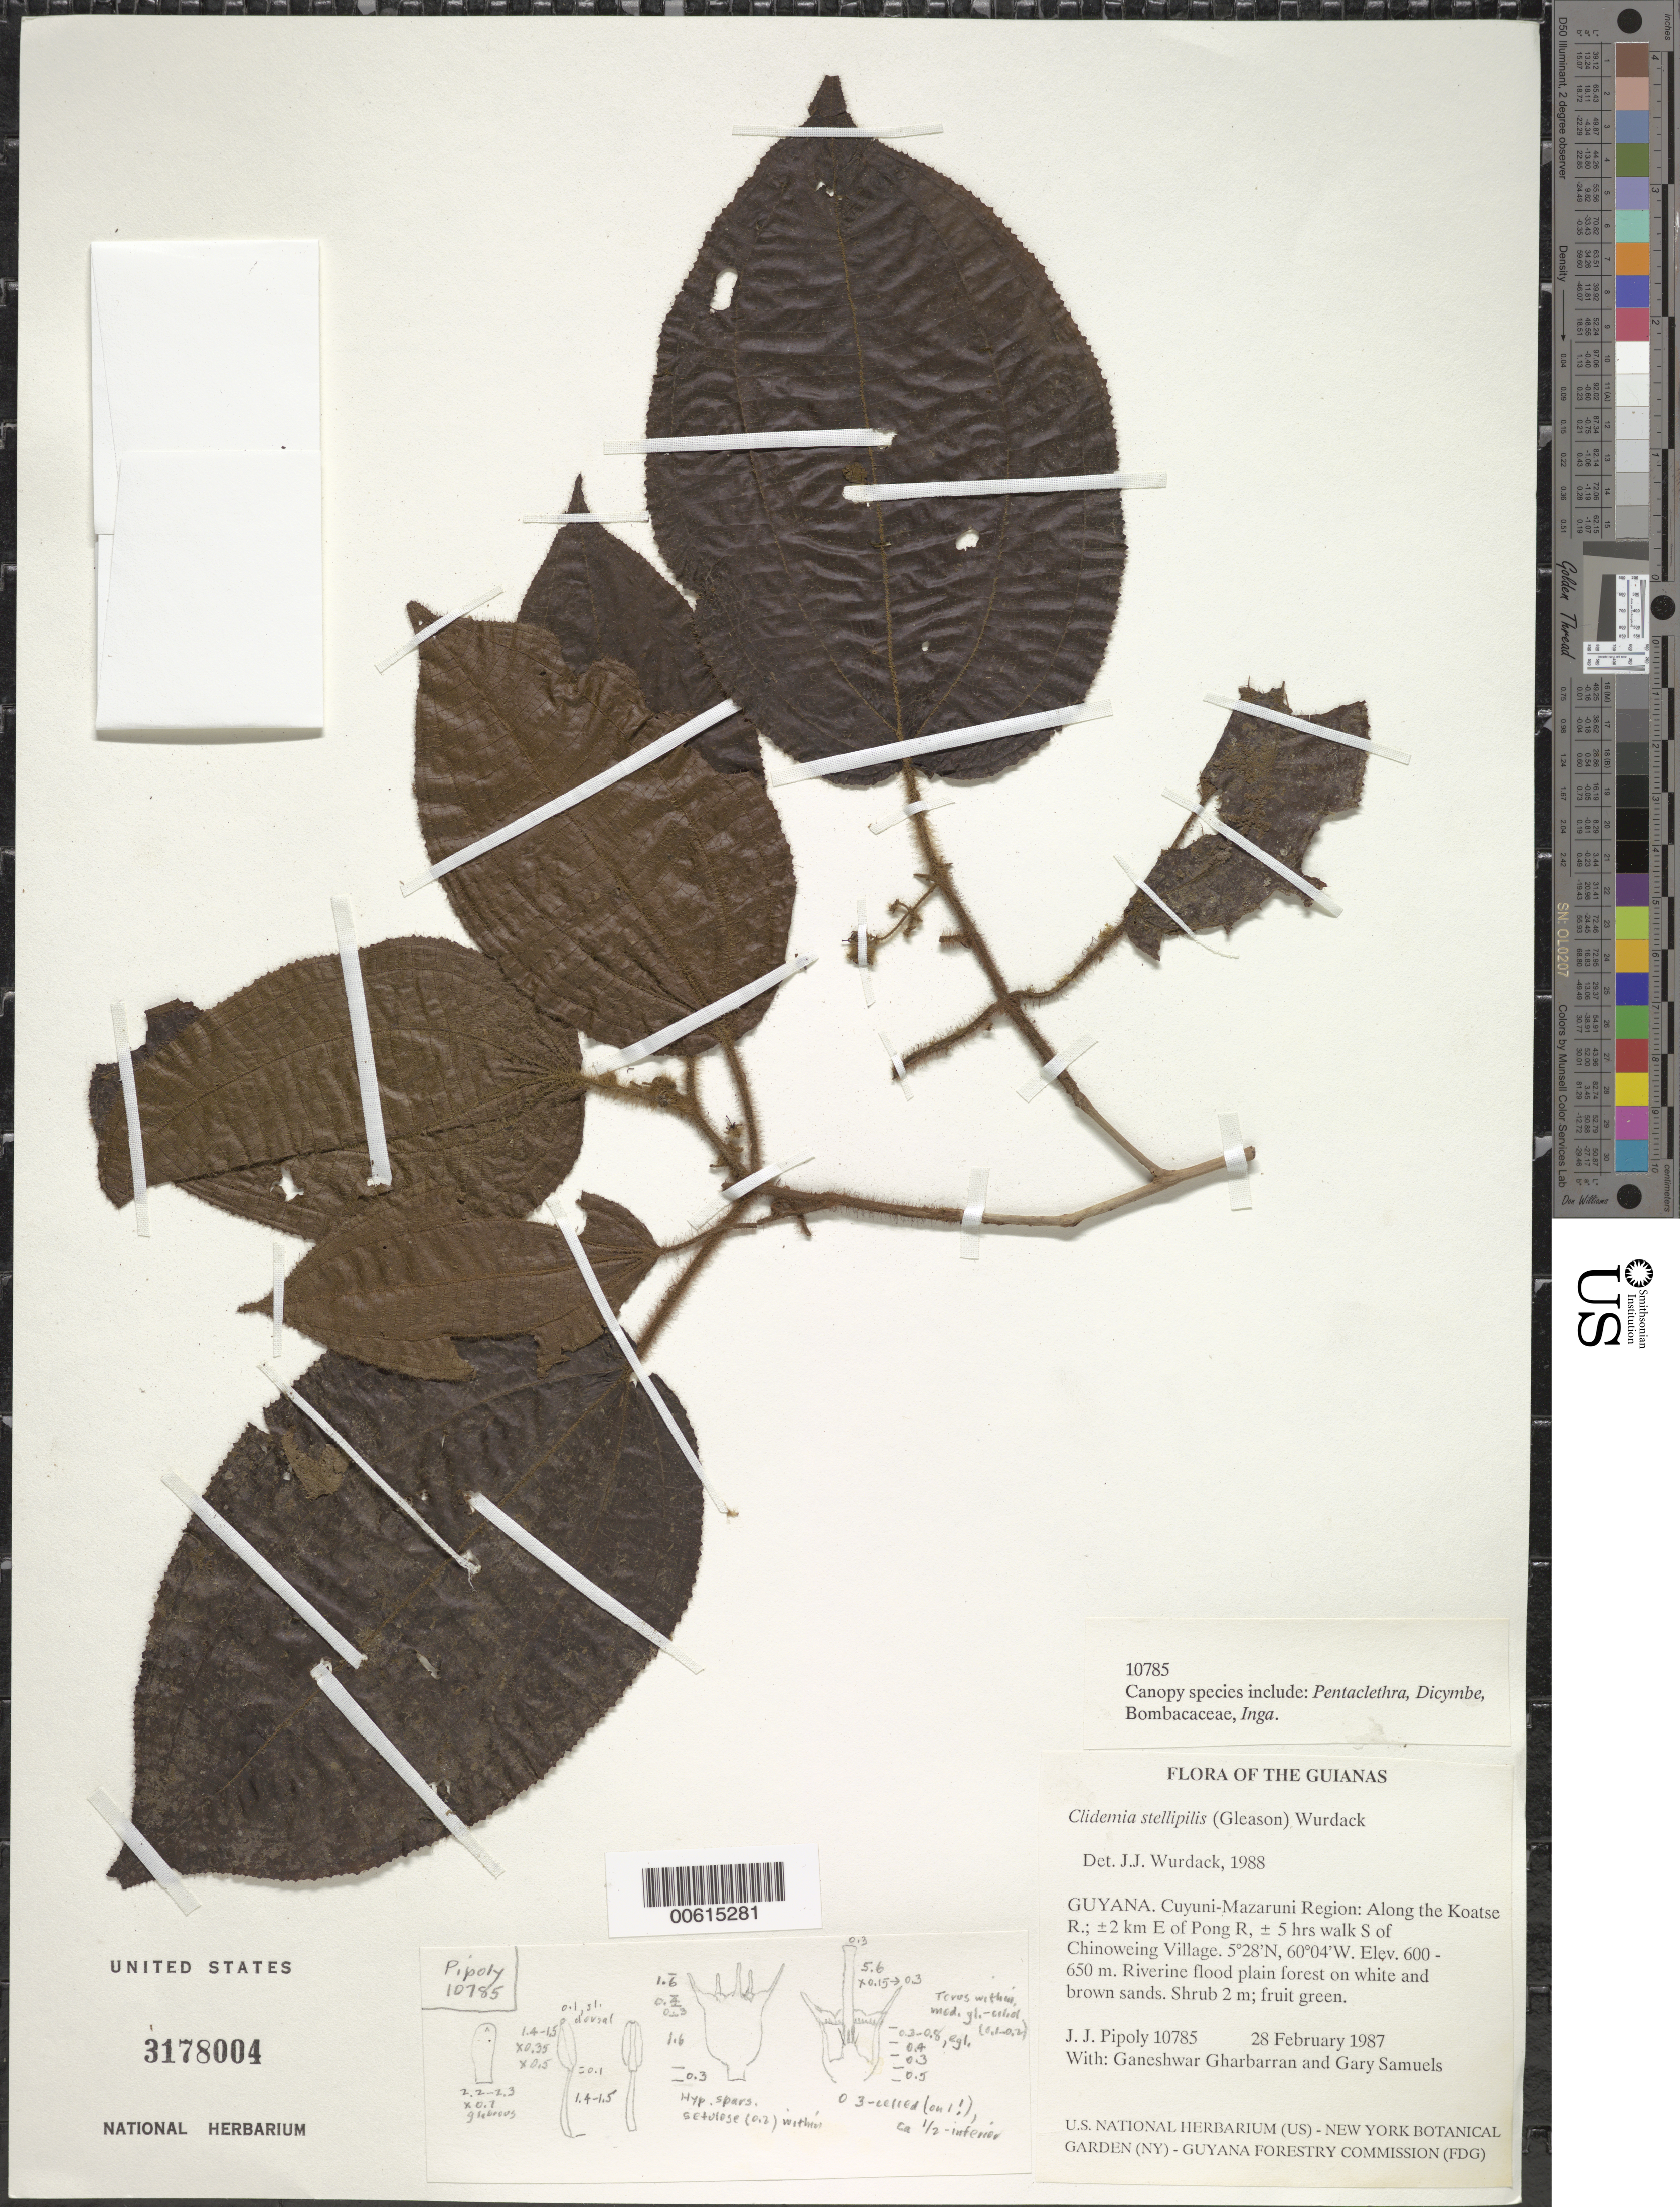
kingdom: Plantae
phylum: Tracheophyta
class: Magnoliopsida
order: Myrtales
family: Melastomataceae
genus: Clidemia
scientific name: Clidemia stellipilis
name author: (Gleason) Wurdack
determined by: Wurdack, John J., (US), US (UNITED STATES)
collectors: J. J. Pipoly, G. Gharbarran & G. Samuels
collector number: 10785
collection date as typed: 28 February 1987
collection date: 1987-02-28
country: Guyana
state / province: Cuyuni-Mazaruni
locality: Along the Koatse R.; ±2 km E of Pong R, ± 5 hrs walk S of Chinoweing Village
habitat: Riverine flood plain forest on white and brown sands; canopy spp. include Pentaclethra, Dicymbe, Bombacaceae, Inga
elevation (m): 600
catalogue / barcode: US 3178004